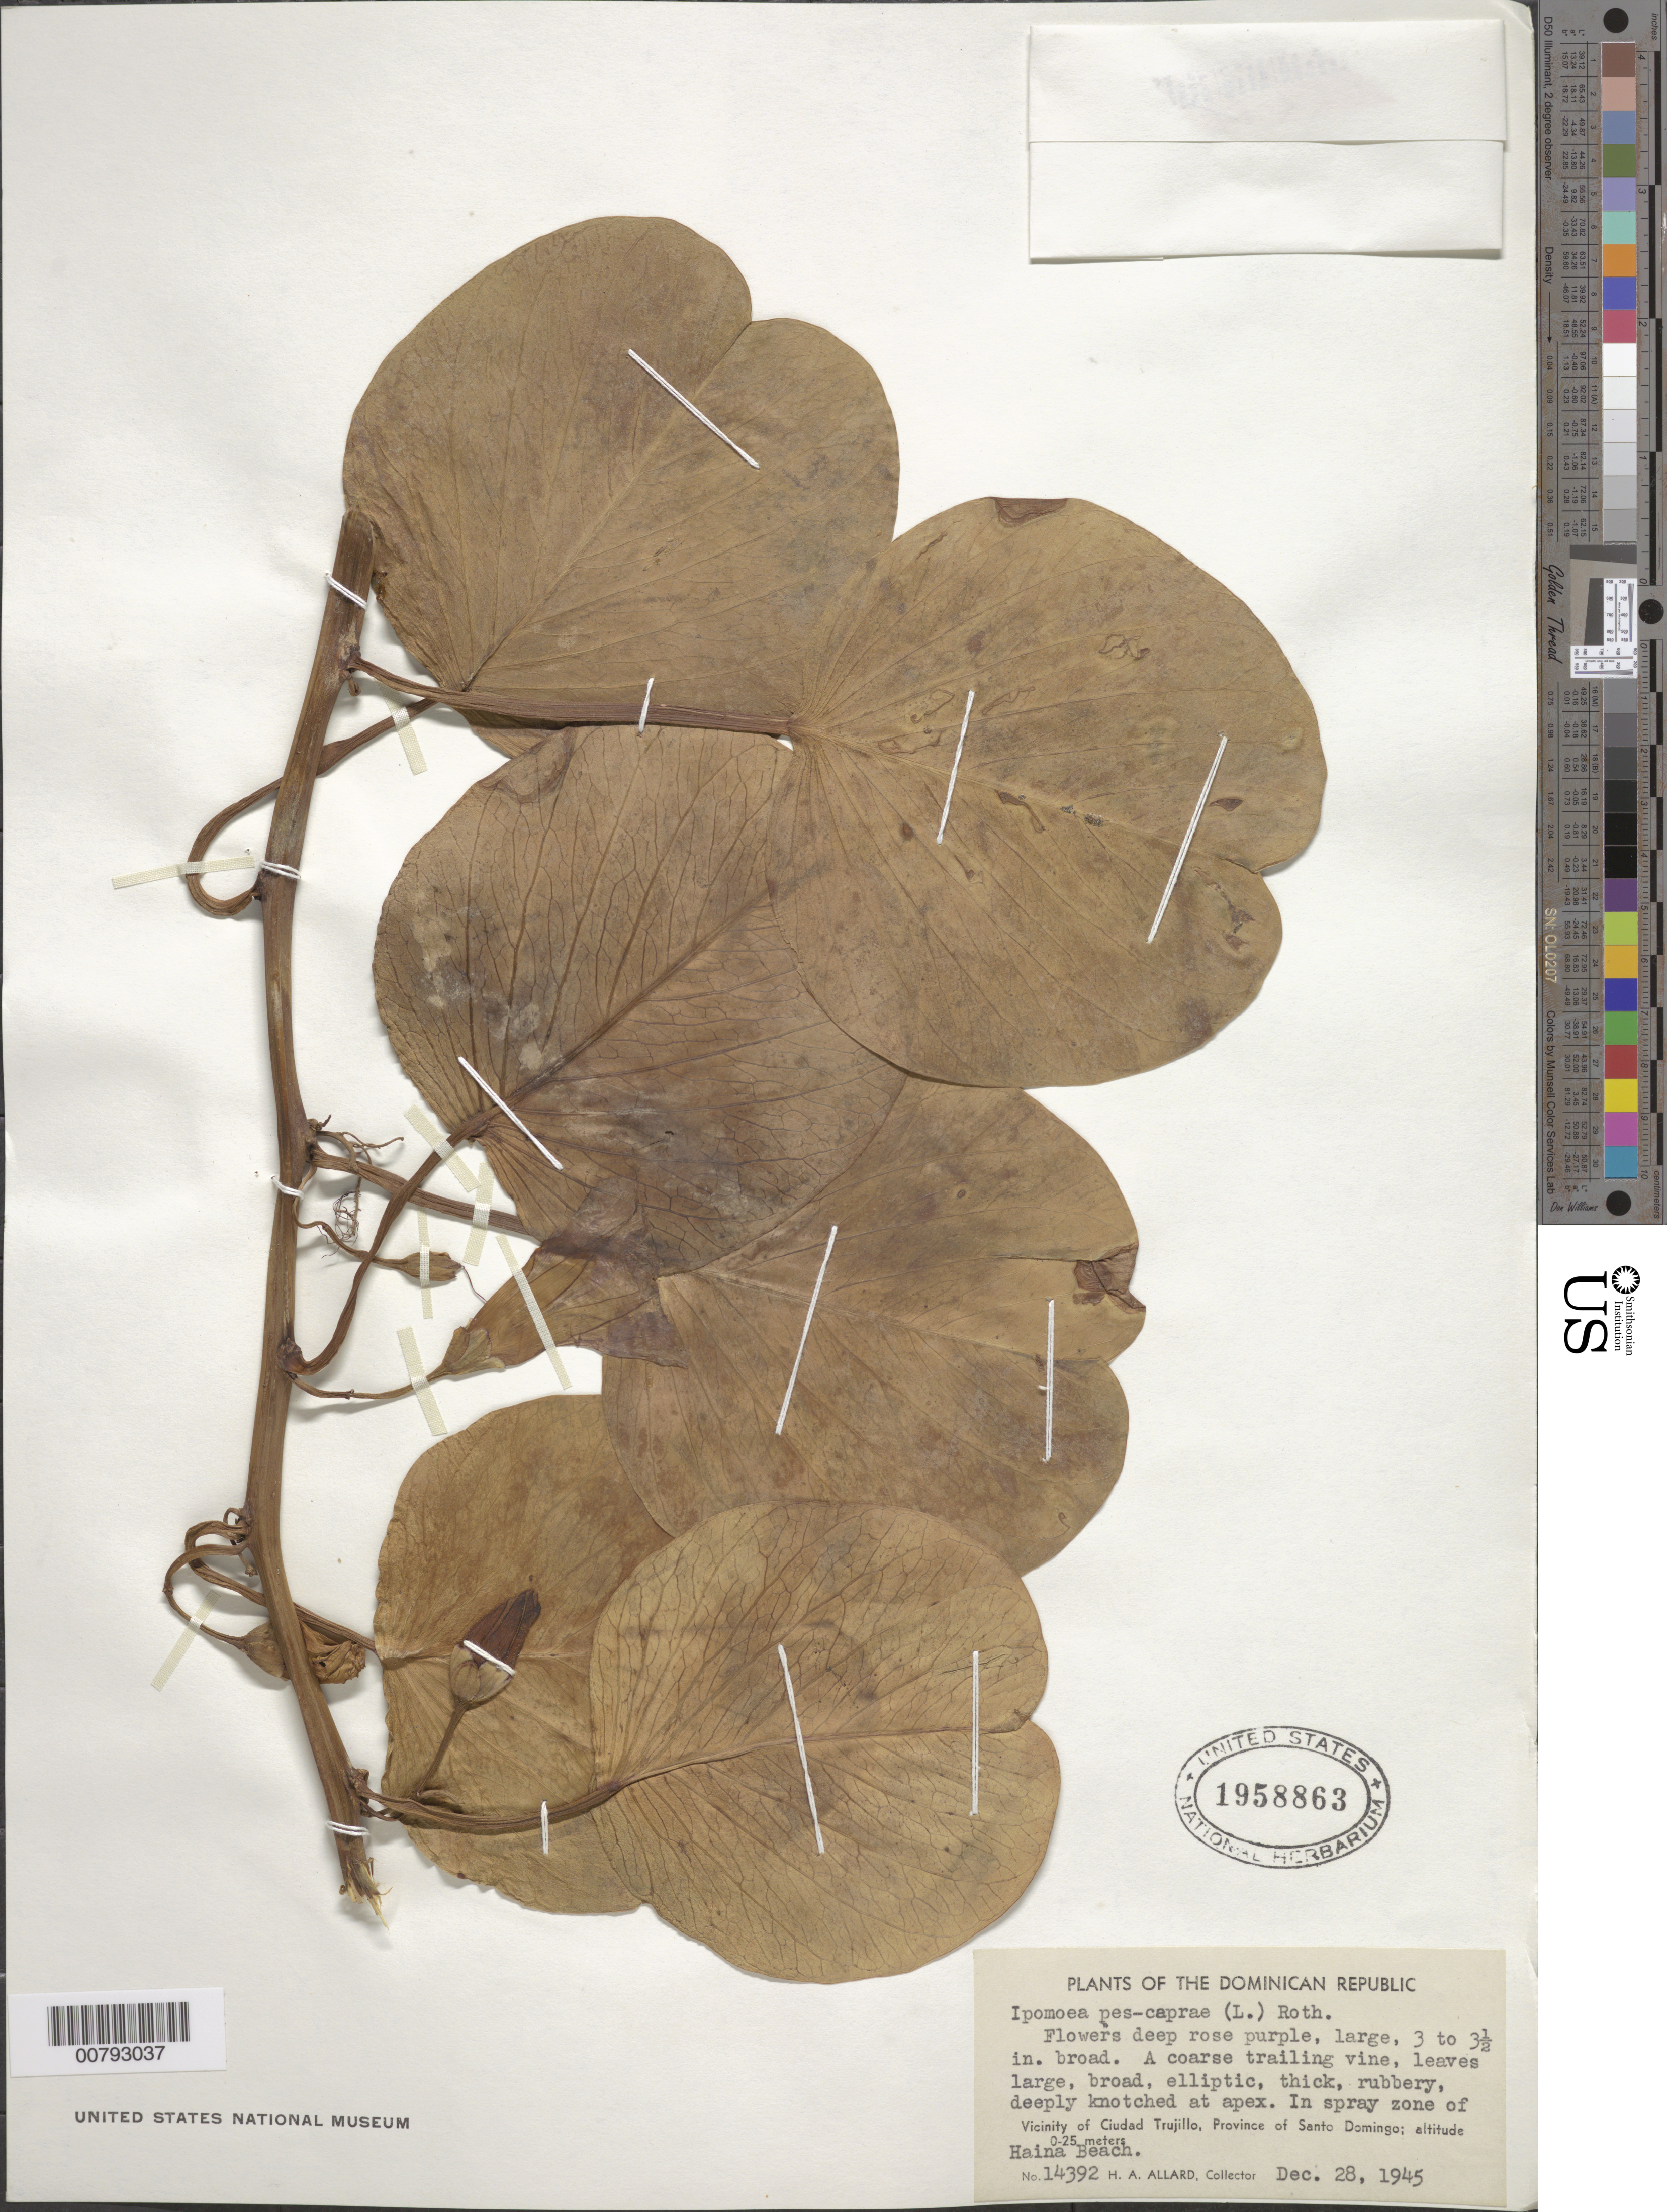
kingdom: Plantae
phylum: Tracheophyta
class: Magnoliopsida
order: Solanales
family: Convolvulaceae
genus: Ipomoea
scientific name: Ipomoea pes-caprae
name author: (L.) R. Br.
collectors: H. A. Allard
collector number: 14392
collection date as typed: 28 Dec 1945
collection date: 1945-12-28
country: Dominican Republic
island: Hispaniola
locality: Province of Santo Domingo, vicinity of Ciudad Trujillo, in Haina Beach.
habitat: In spray zone of beach.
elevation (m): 0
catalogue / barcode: US 1958863